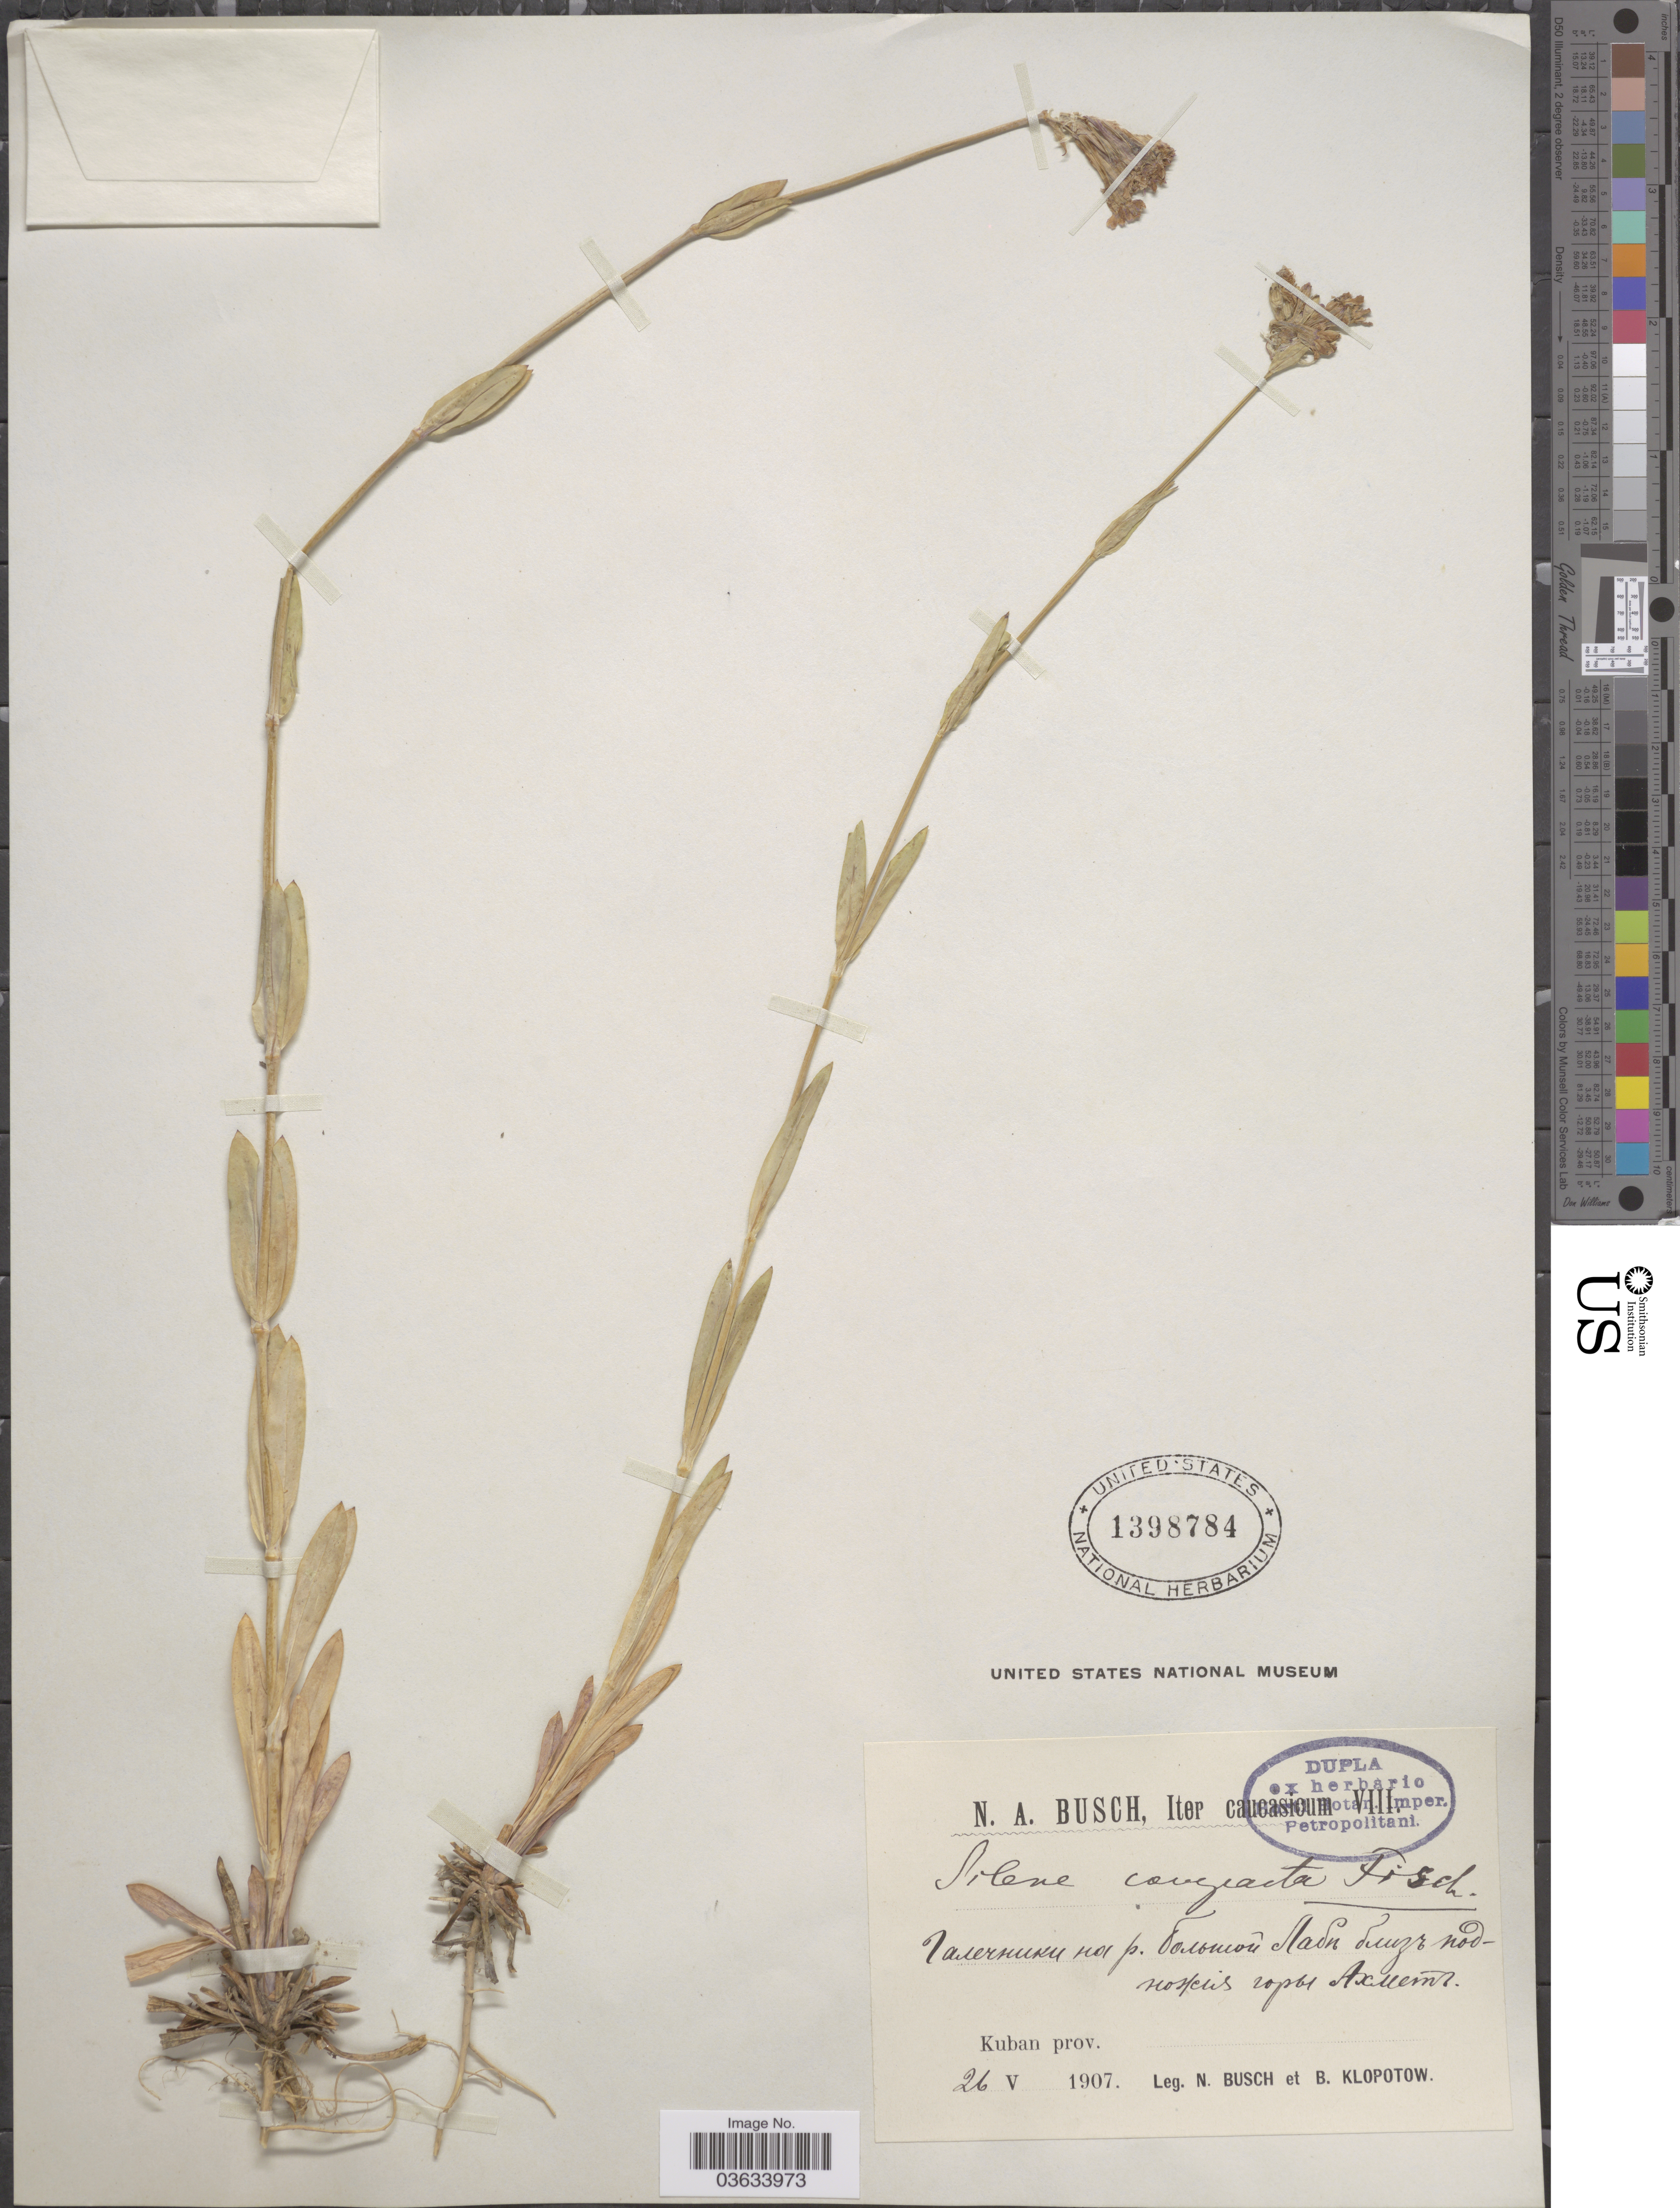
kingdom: Plantae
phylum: Tracheophyta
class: Magnoliopsida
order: Caryophyllales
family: Caryophyllaceae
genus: Atocion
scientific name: Atocion compactum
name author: (Fisch. ex Hornem.) Tzvelev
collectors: N. Busch & B. Klopotow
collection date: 1907-05-26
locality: Iter caucasicum. X. Kuban prov.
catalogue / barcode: US 1398784